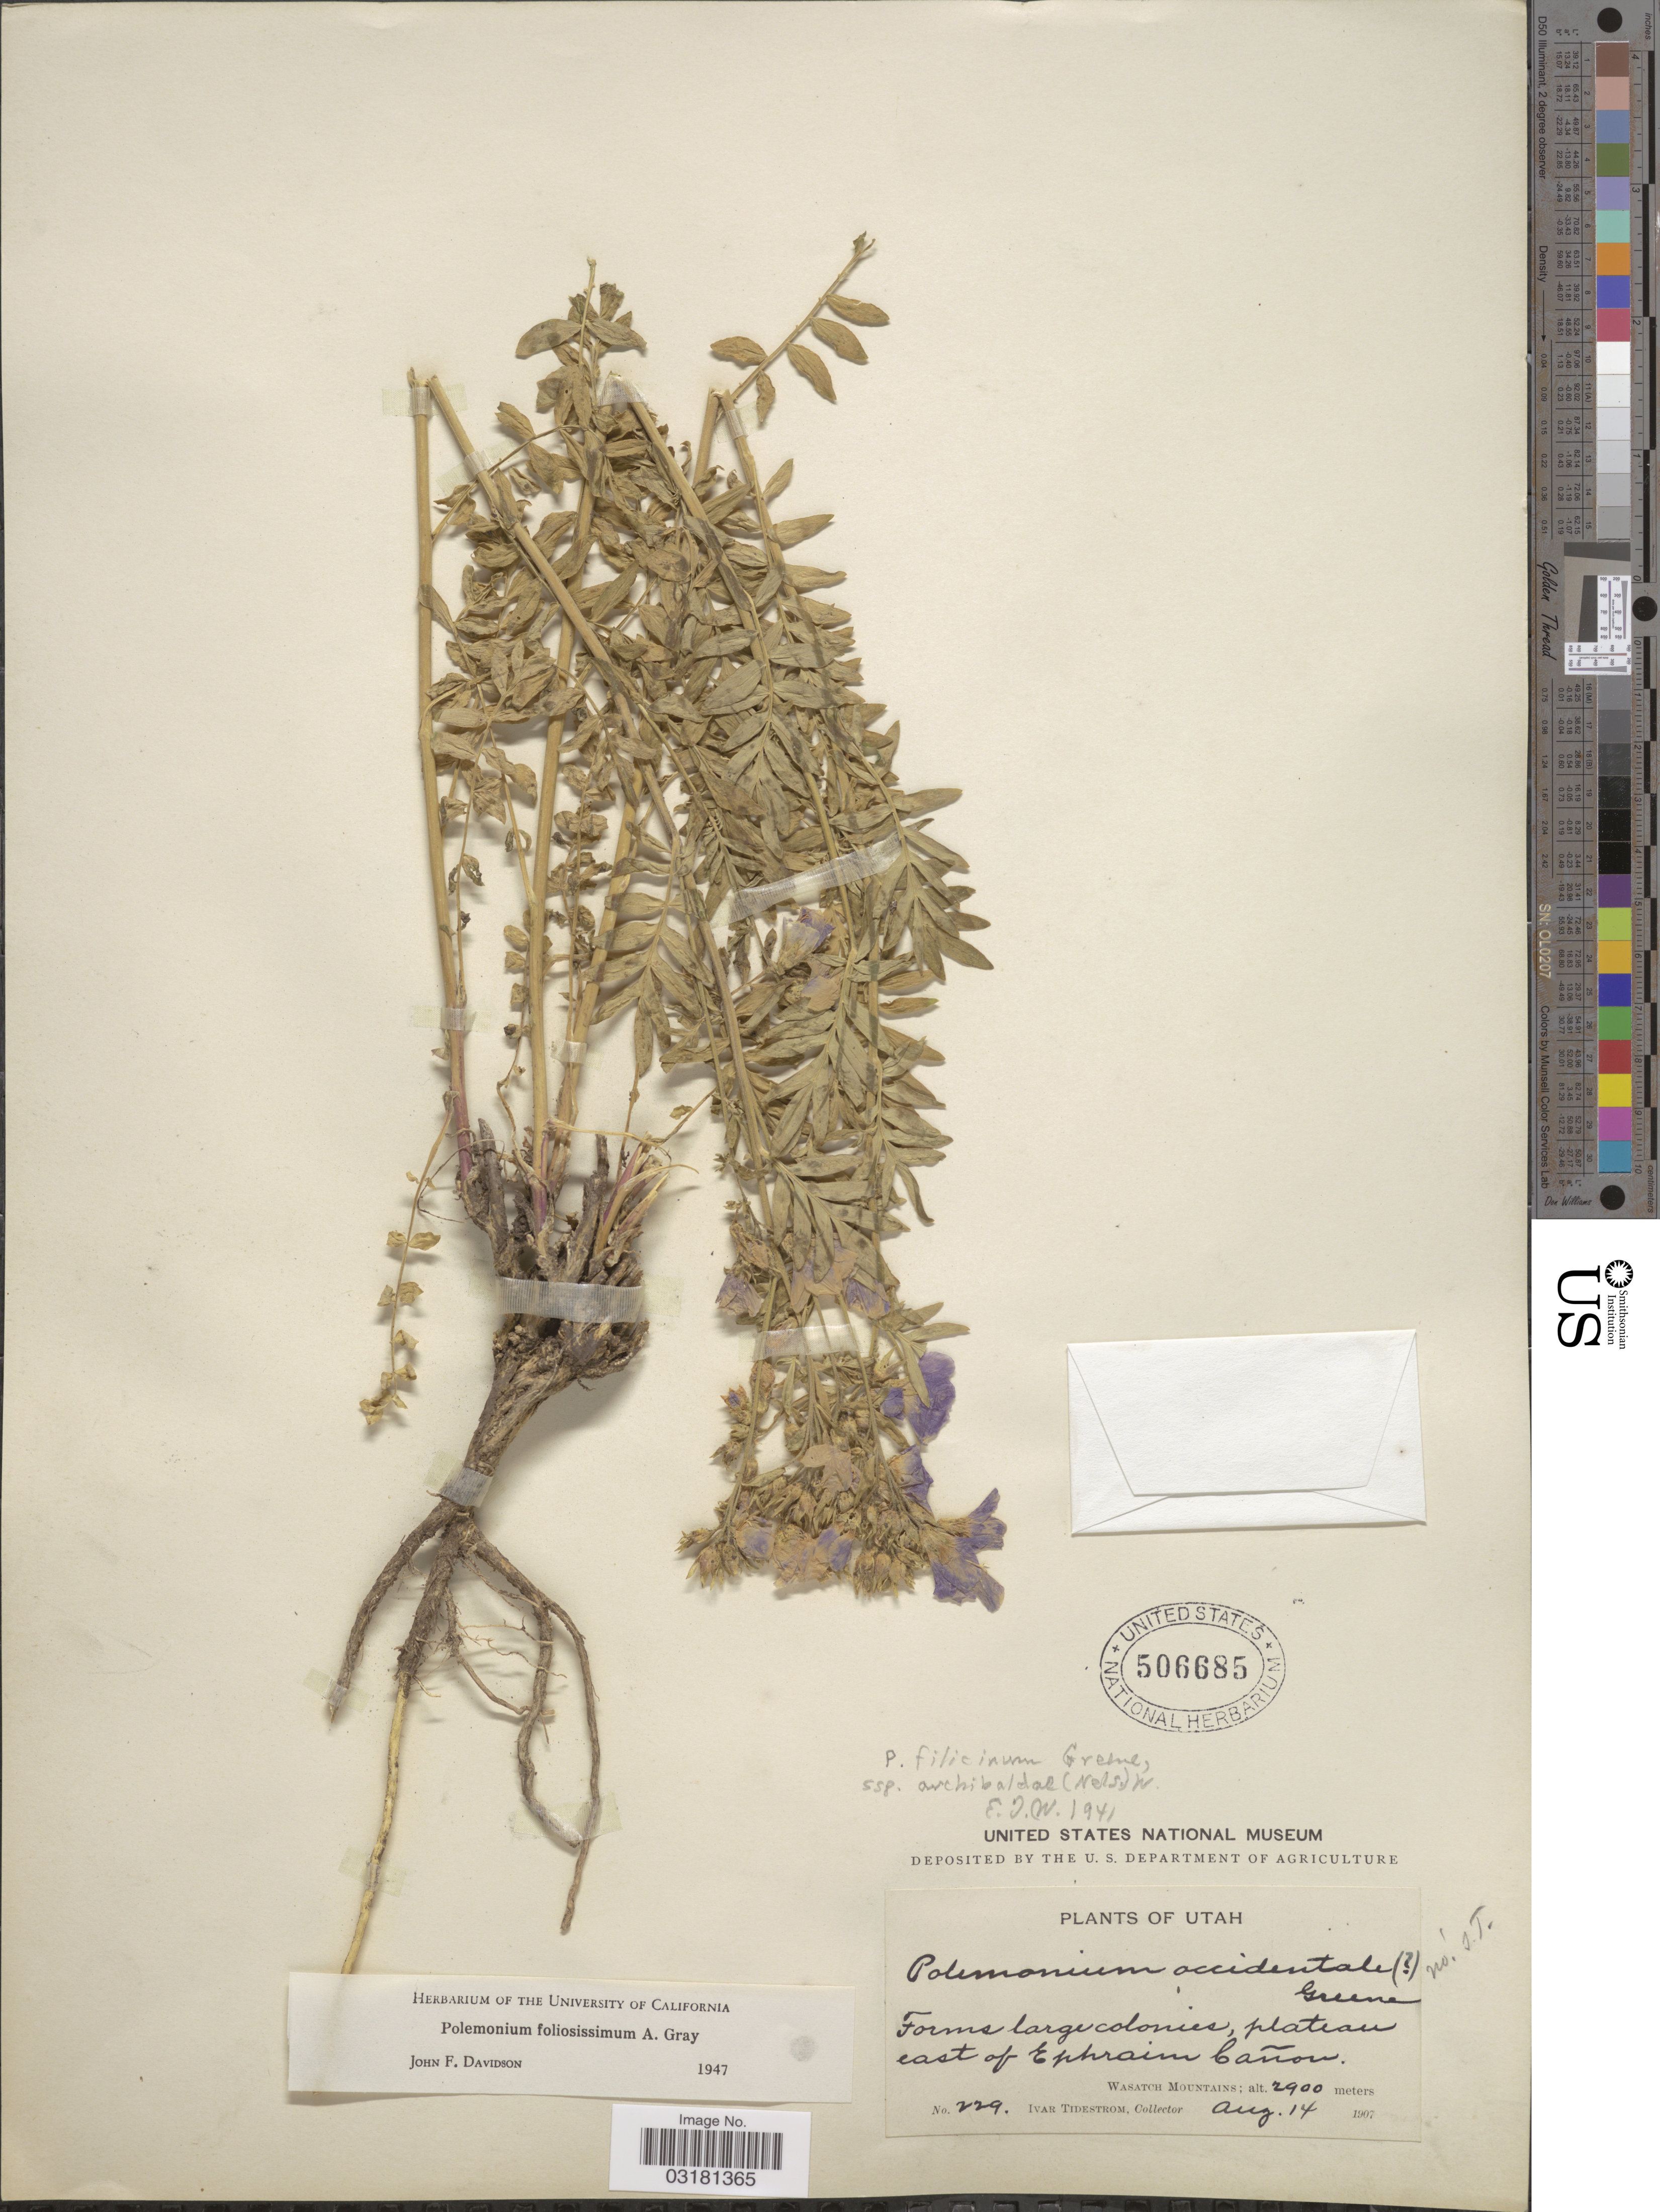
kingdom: Plantae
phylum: Tracheophyta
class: Magnoliopsida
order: Ericales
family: Polemoniaceae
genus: Polemonium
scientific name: Polemonium foliosissimum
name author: A. Gray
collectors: I. F. Tidestrom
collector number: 229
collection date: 1907-08-14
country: United States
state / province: Utah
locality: Plateau east of Ephraim Cañon. Wasatch Mountains.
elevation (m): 2900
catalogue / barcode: US 506685